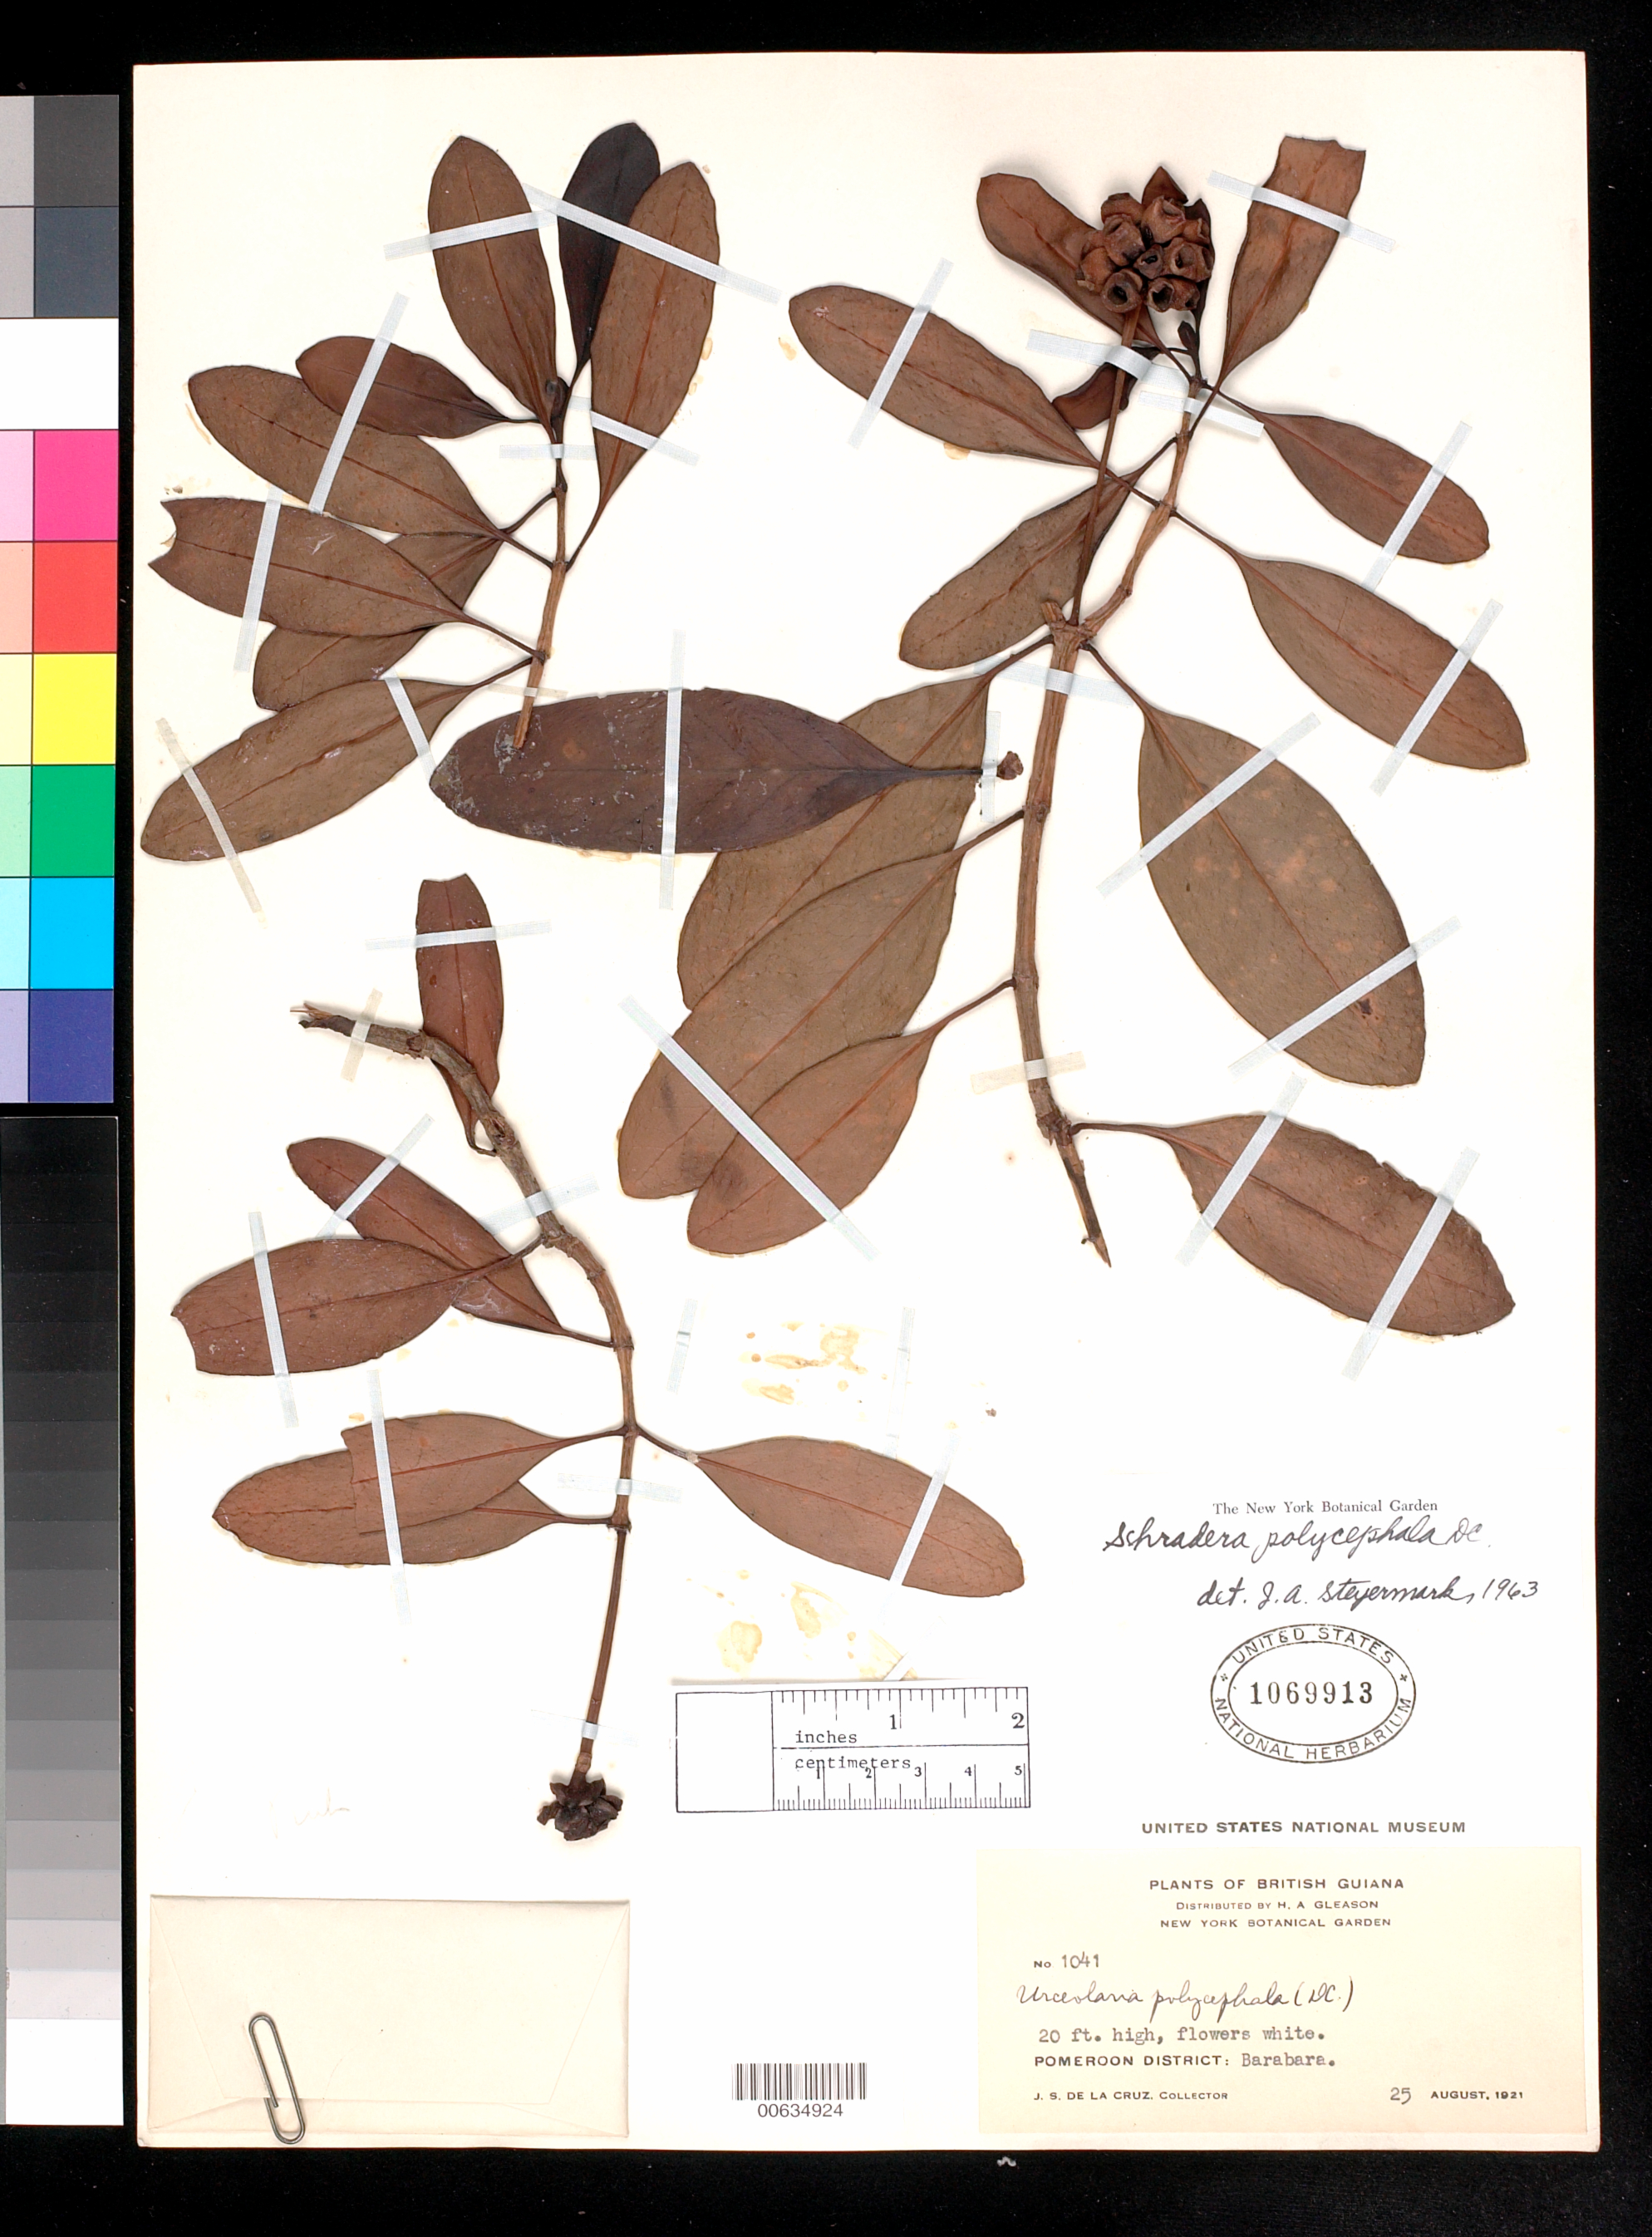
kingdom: Plantae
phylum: Tracheophyta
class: Magnoliopsida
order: Gentianales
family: Rubiaceae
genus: Schradera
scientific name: Schradera polycephala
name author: DC.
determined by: Delprete, P. G., Herb. de Guyane Cay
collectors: J. S. de la Cruz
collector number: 1041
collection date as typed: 25-Aug-21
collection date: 1921-08-25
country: Guyana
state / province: Barima-Waini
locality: Pomeroon Dist., Barabara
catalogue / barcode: US 1069913